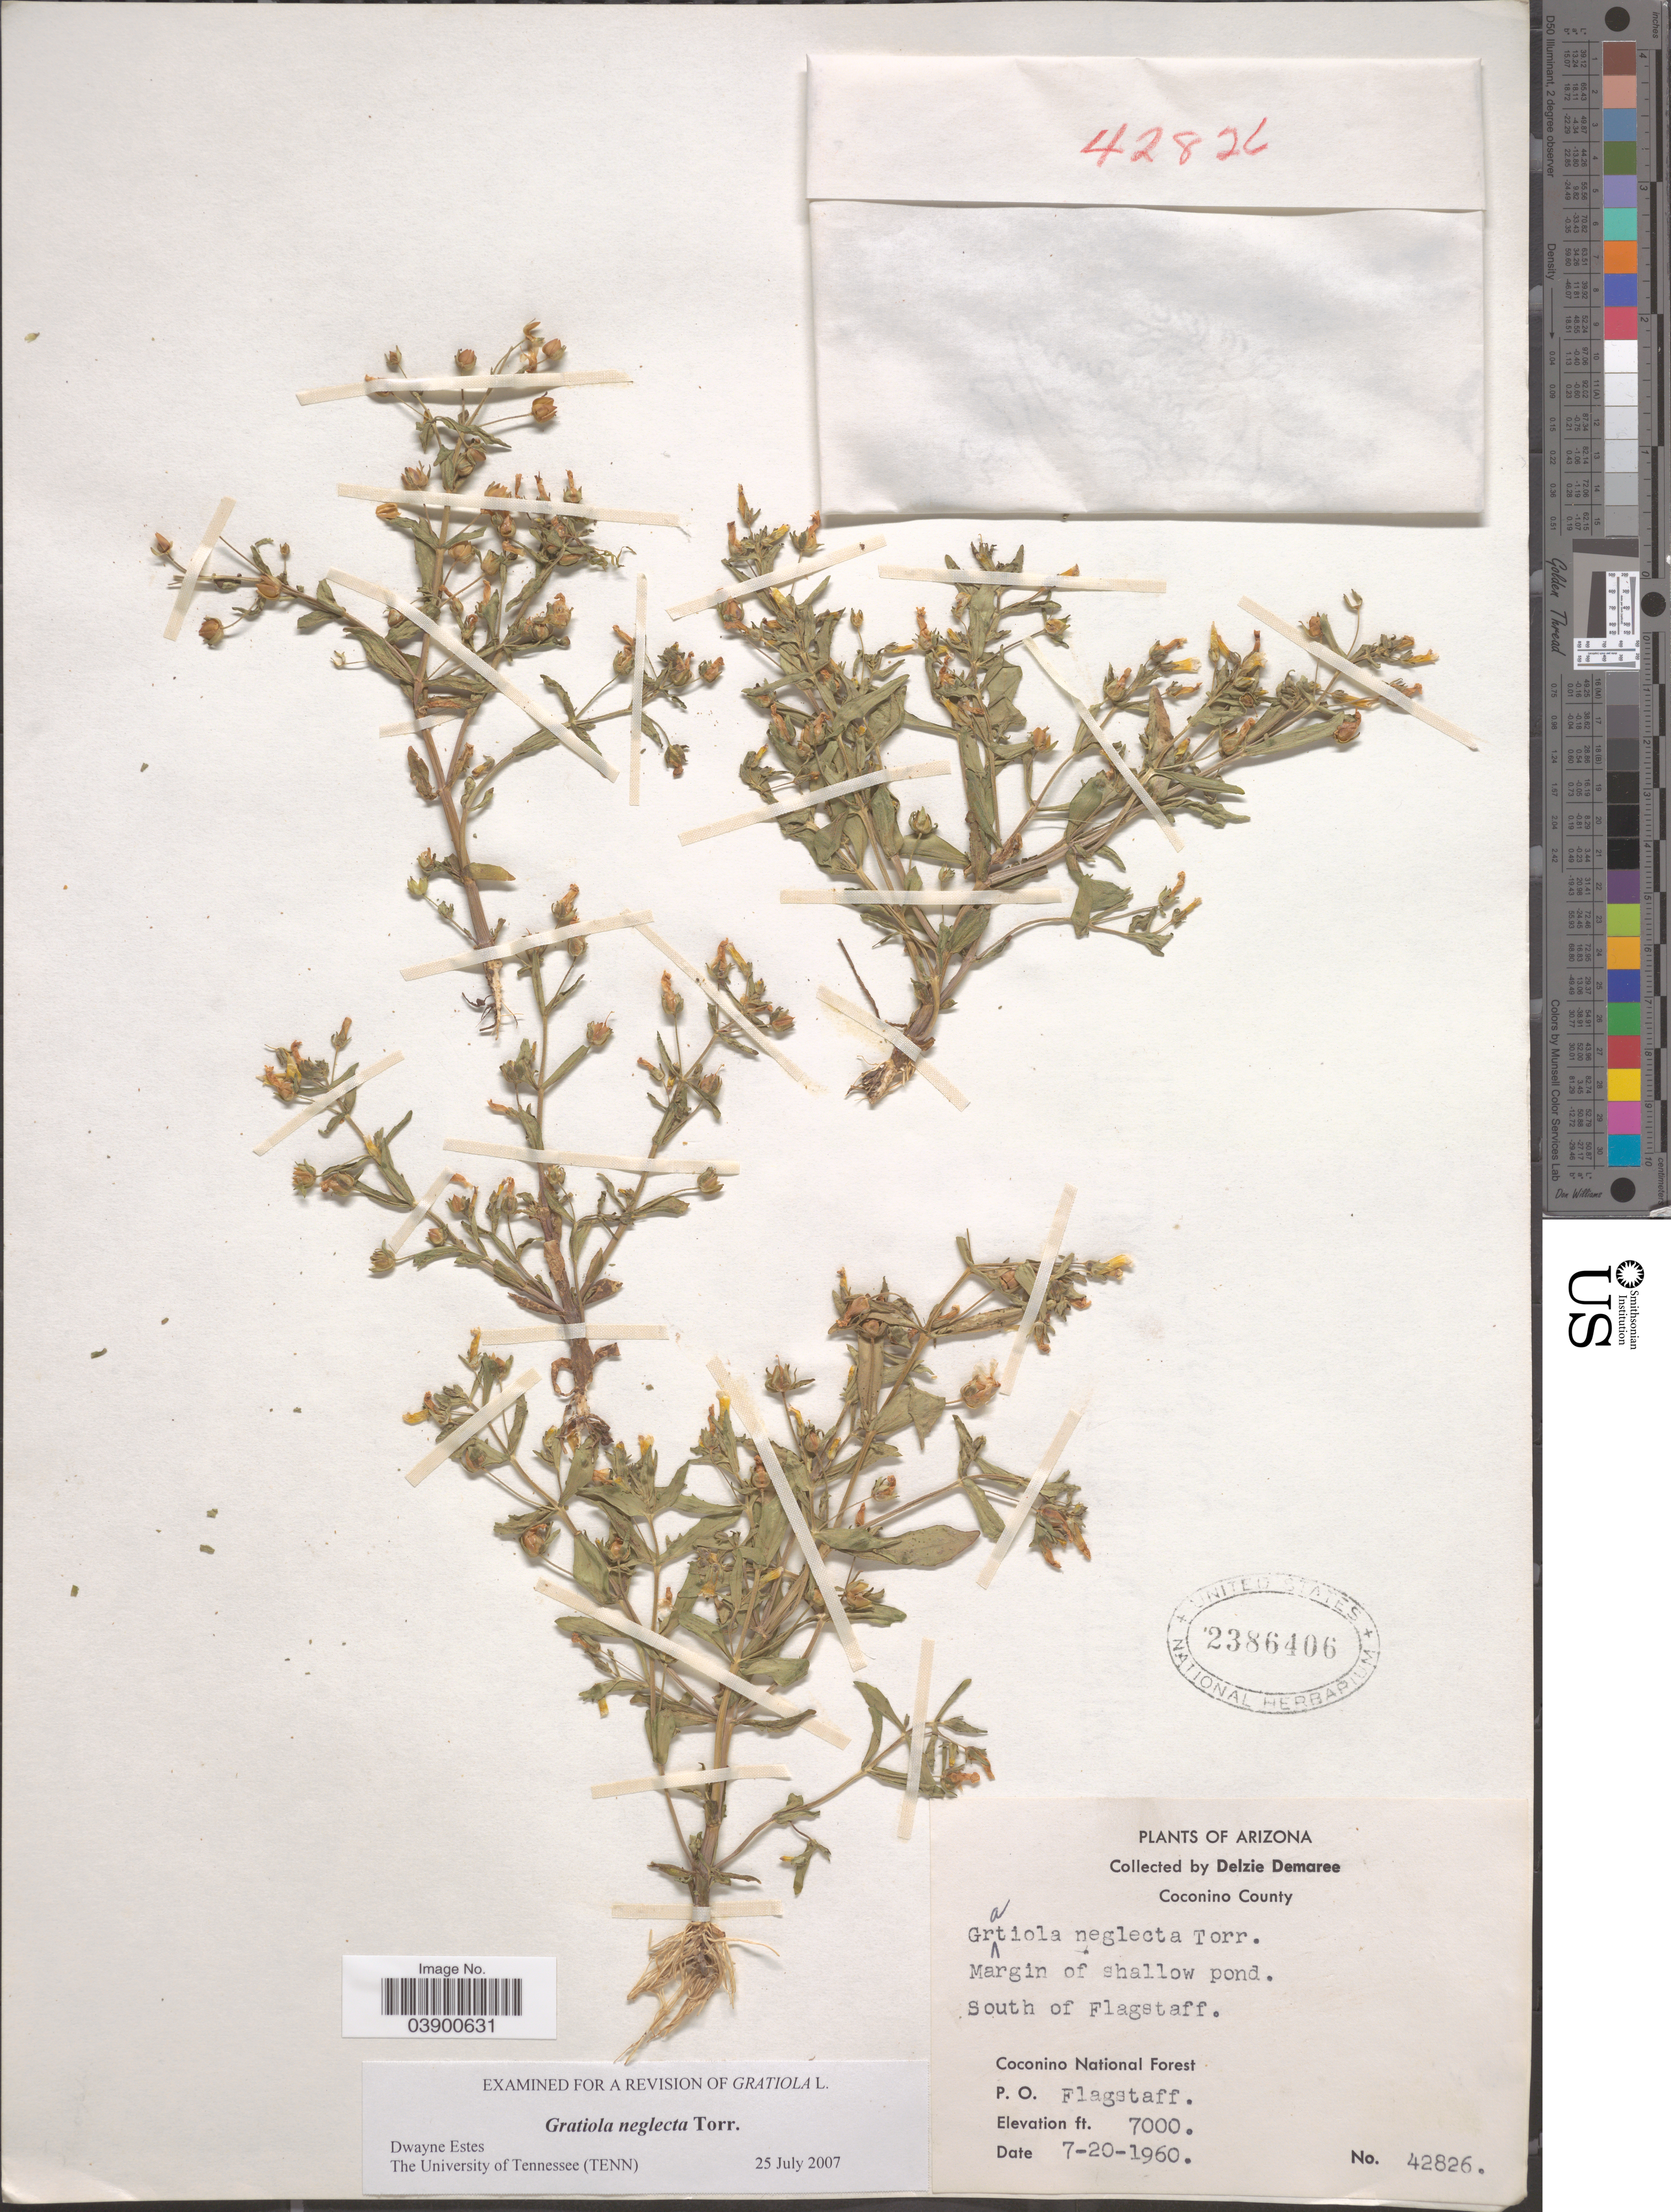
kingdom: Plantae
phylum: Tracheophyta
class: Magnoliopsida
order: Lamiales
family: Plantaginaceae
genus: Gratiola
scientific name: Gratiola neglecta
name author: Torr.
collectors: D. Demaree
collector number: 42826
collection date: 1960-07-20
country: United States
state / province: Arizona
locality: Coconino County. South of Flagstaff. Coconino National Forest.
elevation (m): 2134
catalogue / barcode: US 2386406